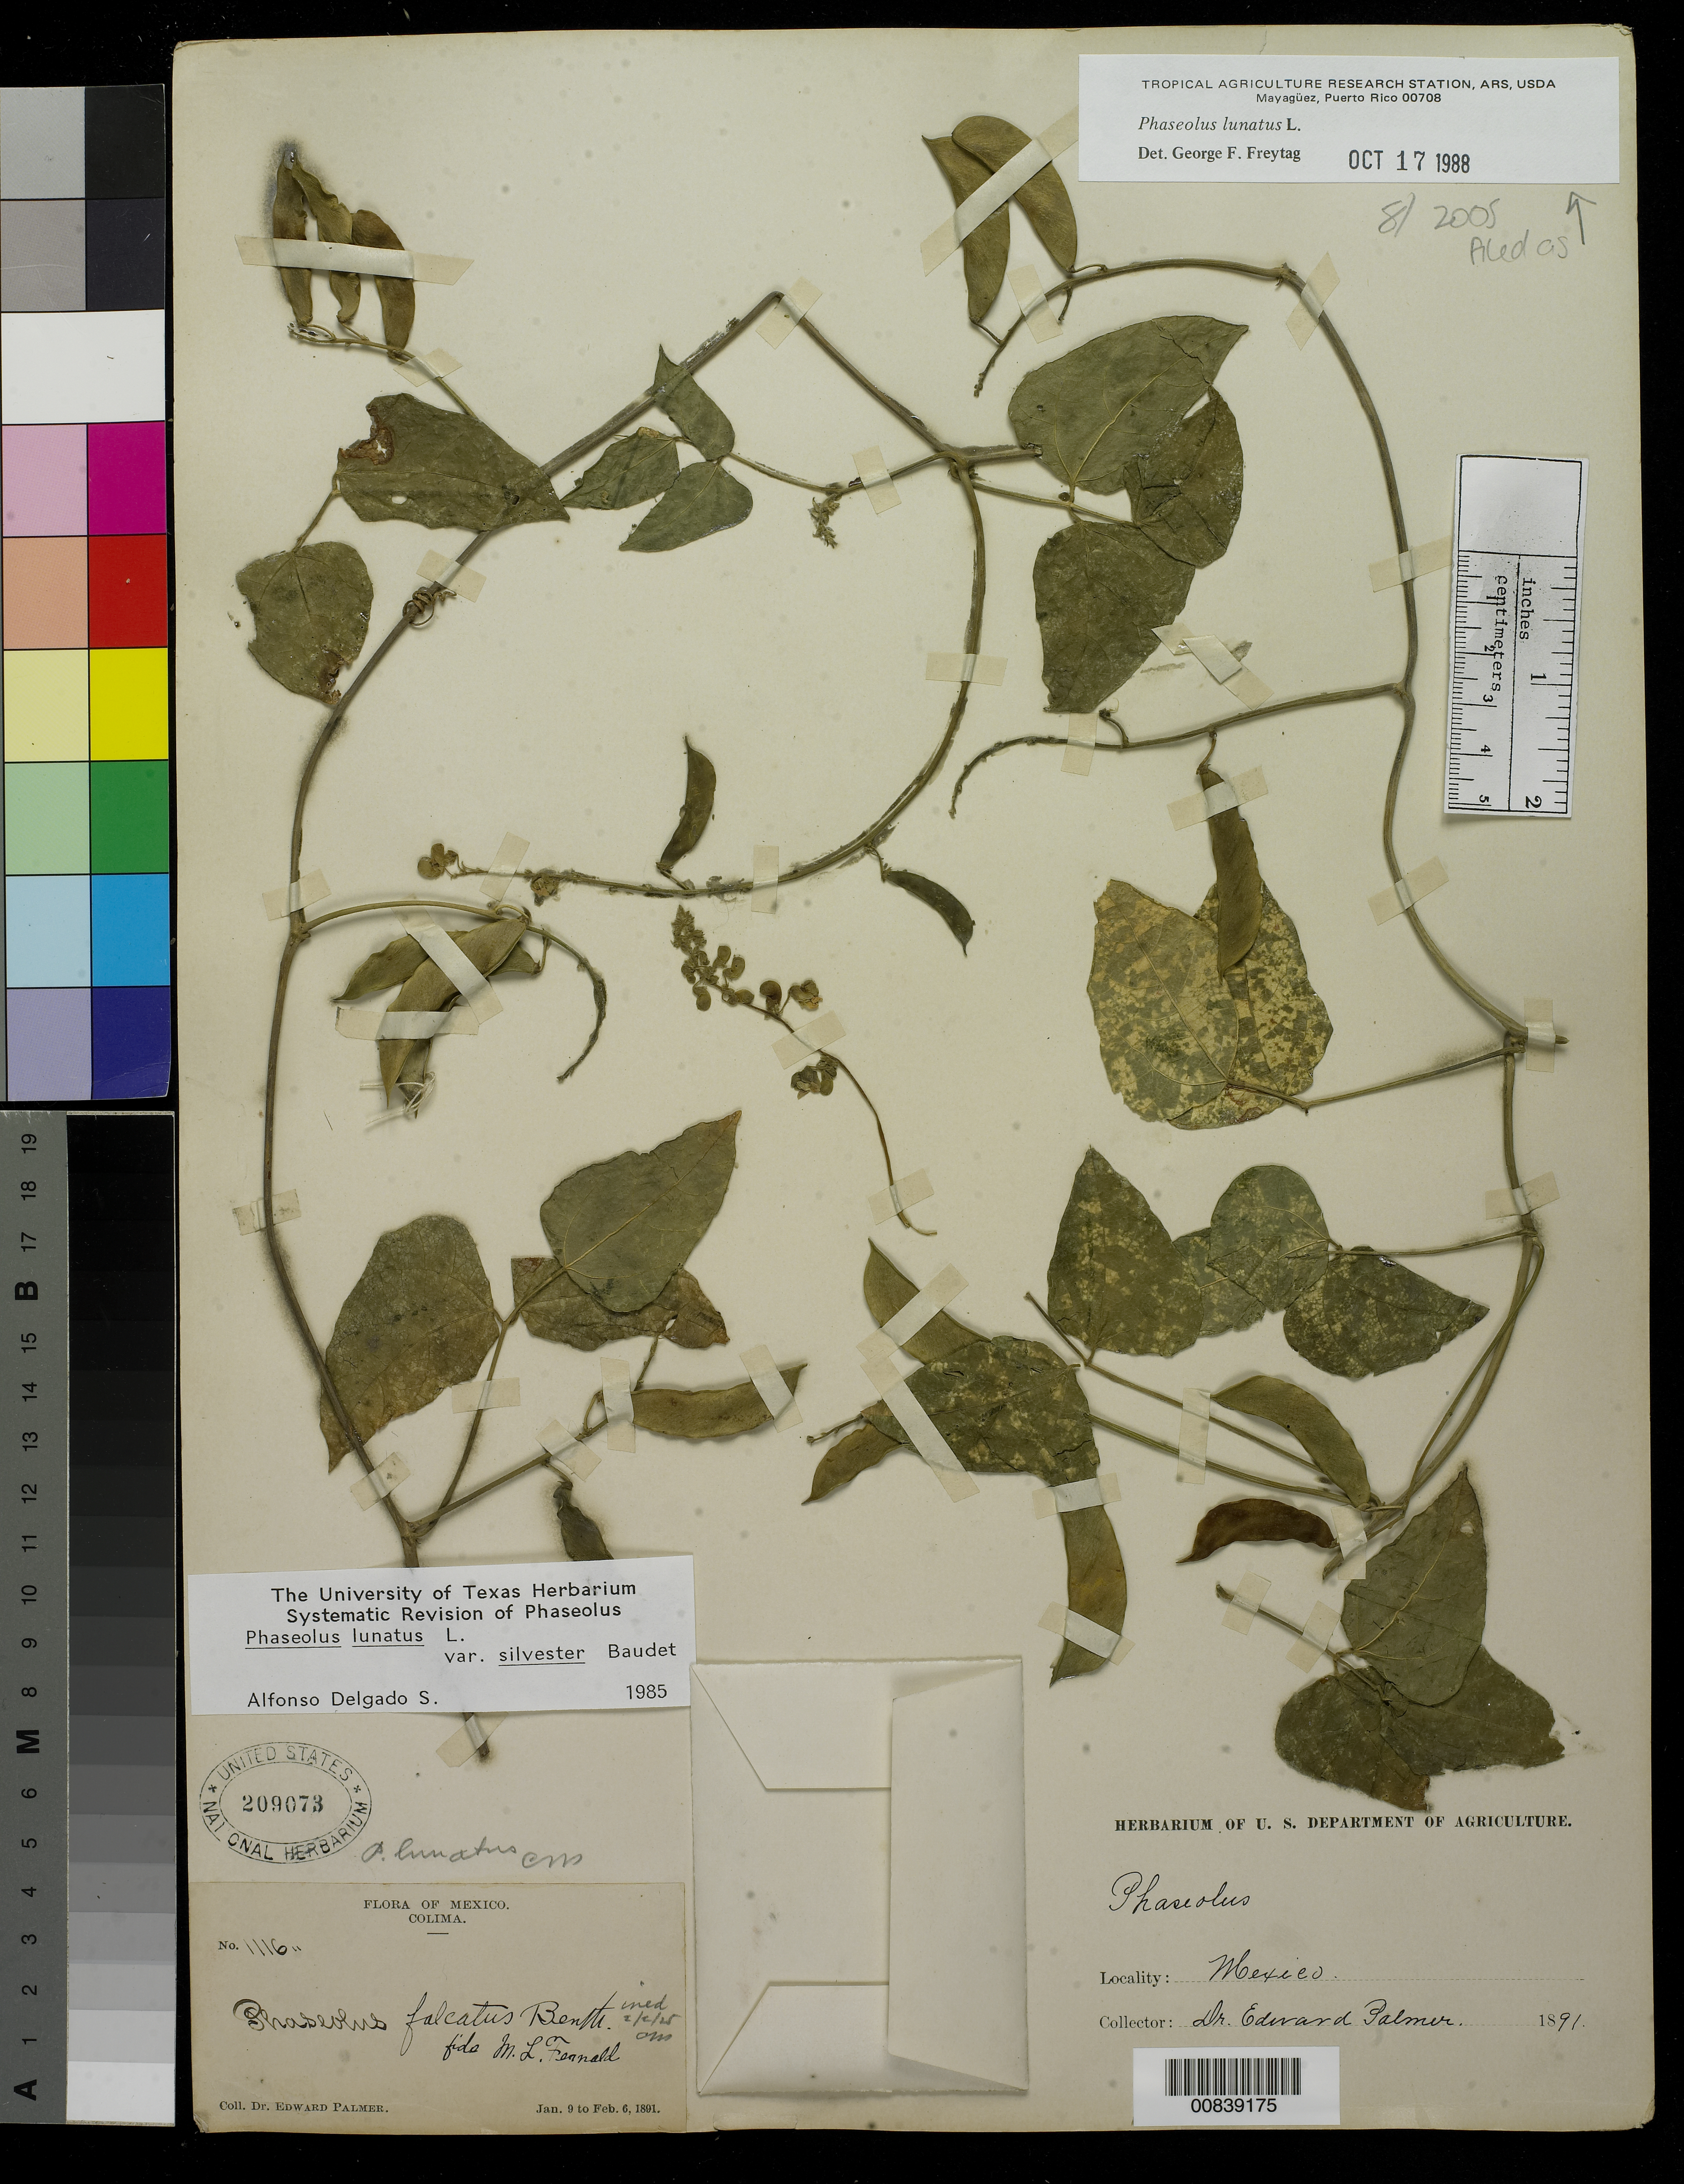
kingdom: Plantae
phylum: Tracheophyta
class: Magnoliopsida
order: Fabales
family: Fabaceae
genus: Phaseolus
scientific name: Phaseolus lunatus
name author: L.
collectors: E. Palmer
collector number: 1116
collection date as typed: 09 Jan 1891 to 06 Feb 1891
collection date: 1891-01-09/1891-02-06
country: Mexico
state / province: Colima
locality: Colima.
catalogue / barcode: US 209073